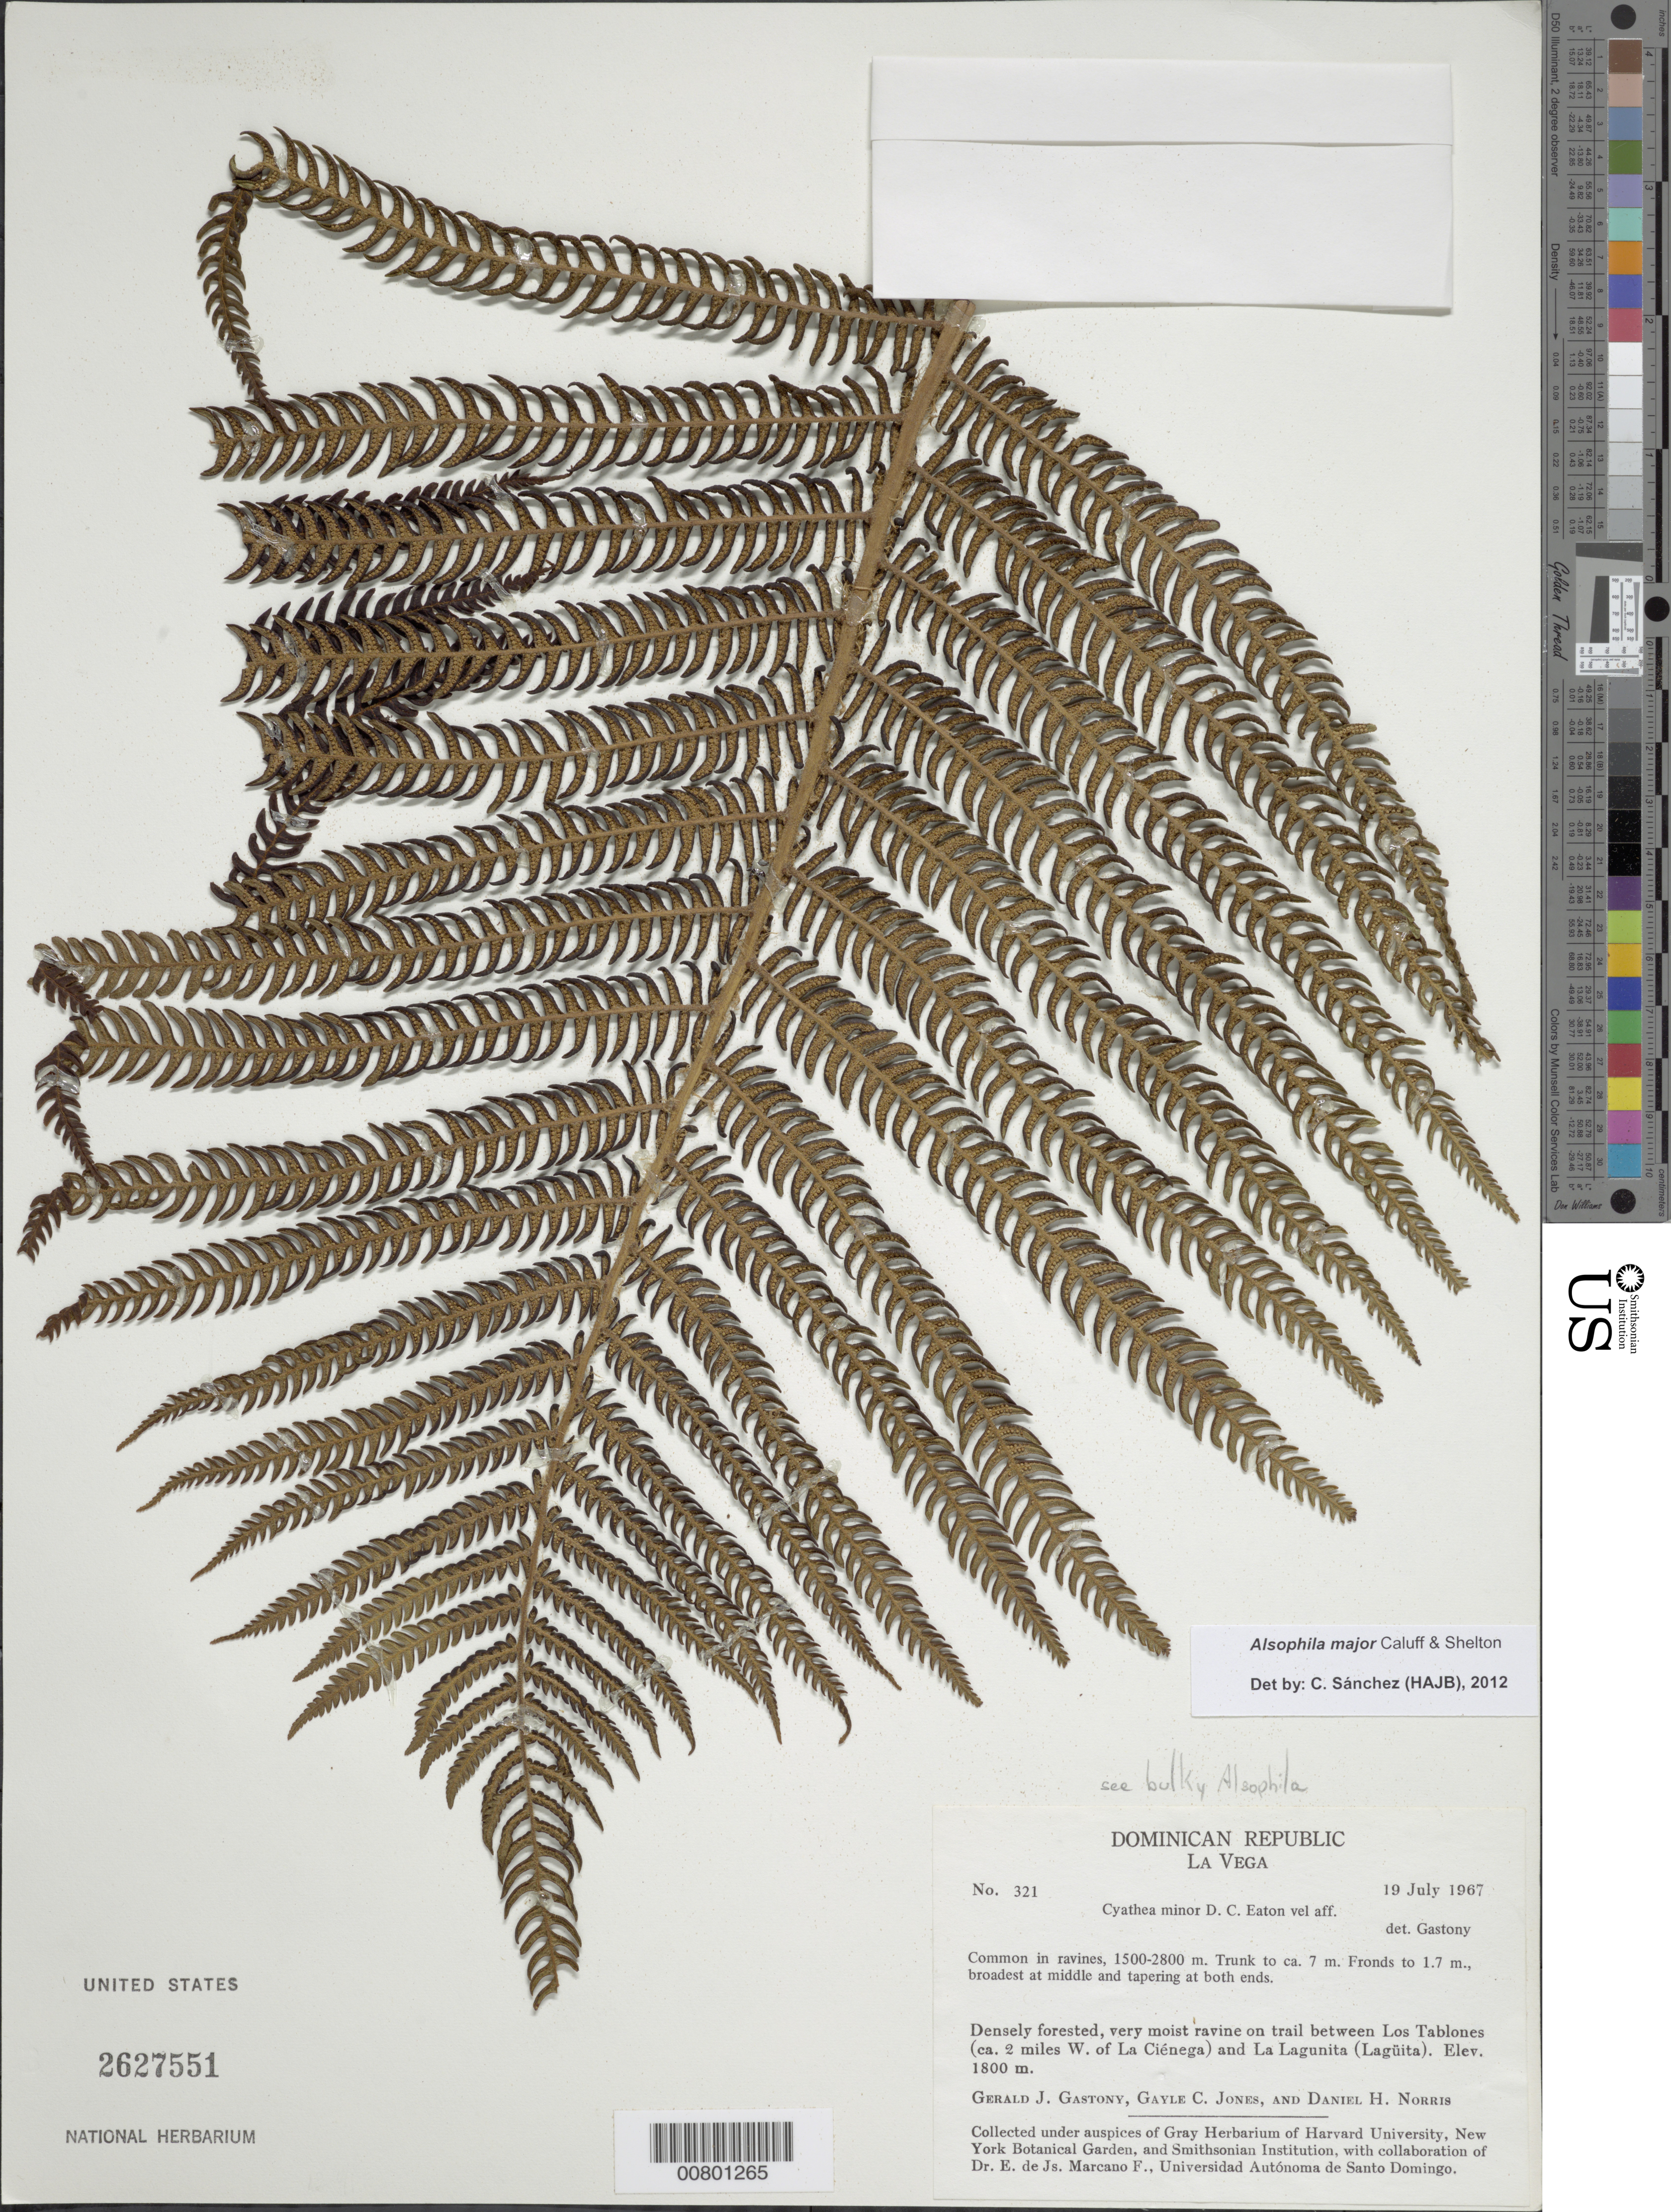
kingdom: Plantae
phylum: Tracheophyta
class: Polypodiopsida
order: Cyatheales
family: Cyatheaceae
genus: Alsophila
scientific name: Alsophila major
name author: Caluff & Shelton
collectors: G. Gastony, G. C. Jones & D. H. Norris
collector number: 321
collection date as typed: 19 Jul 1967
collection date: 1967-07-19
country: Dominican Republic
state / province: La Vega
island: Hispaniola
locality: Los Tablones (ca. 2 miles W of La Ciénega) to La Lagunita (Lagüita)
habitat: Densely forested, very moist ravine on trail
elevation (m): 1500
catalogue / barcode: US 2627551